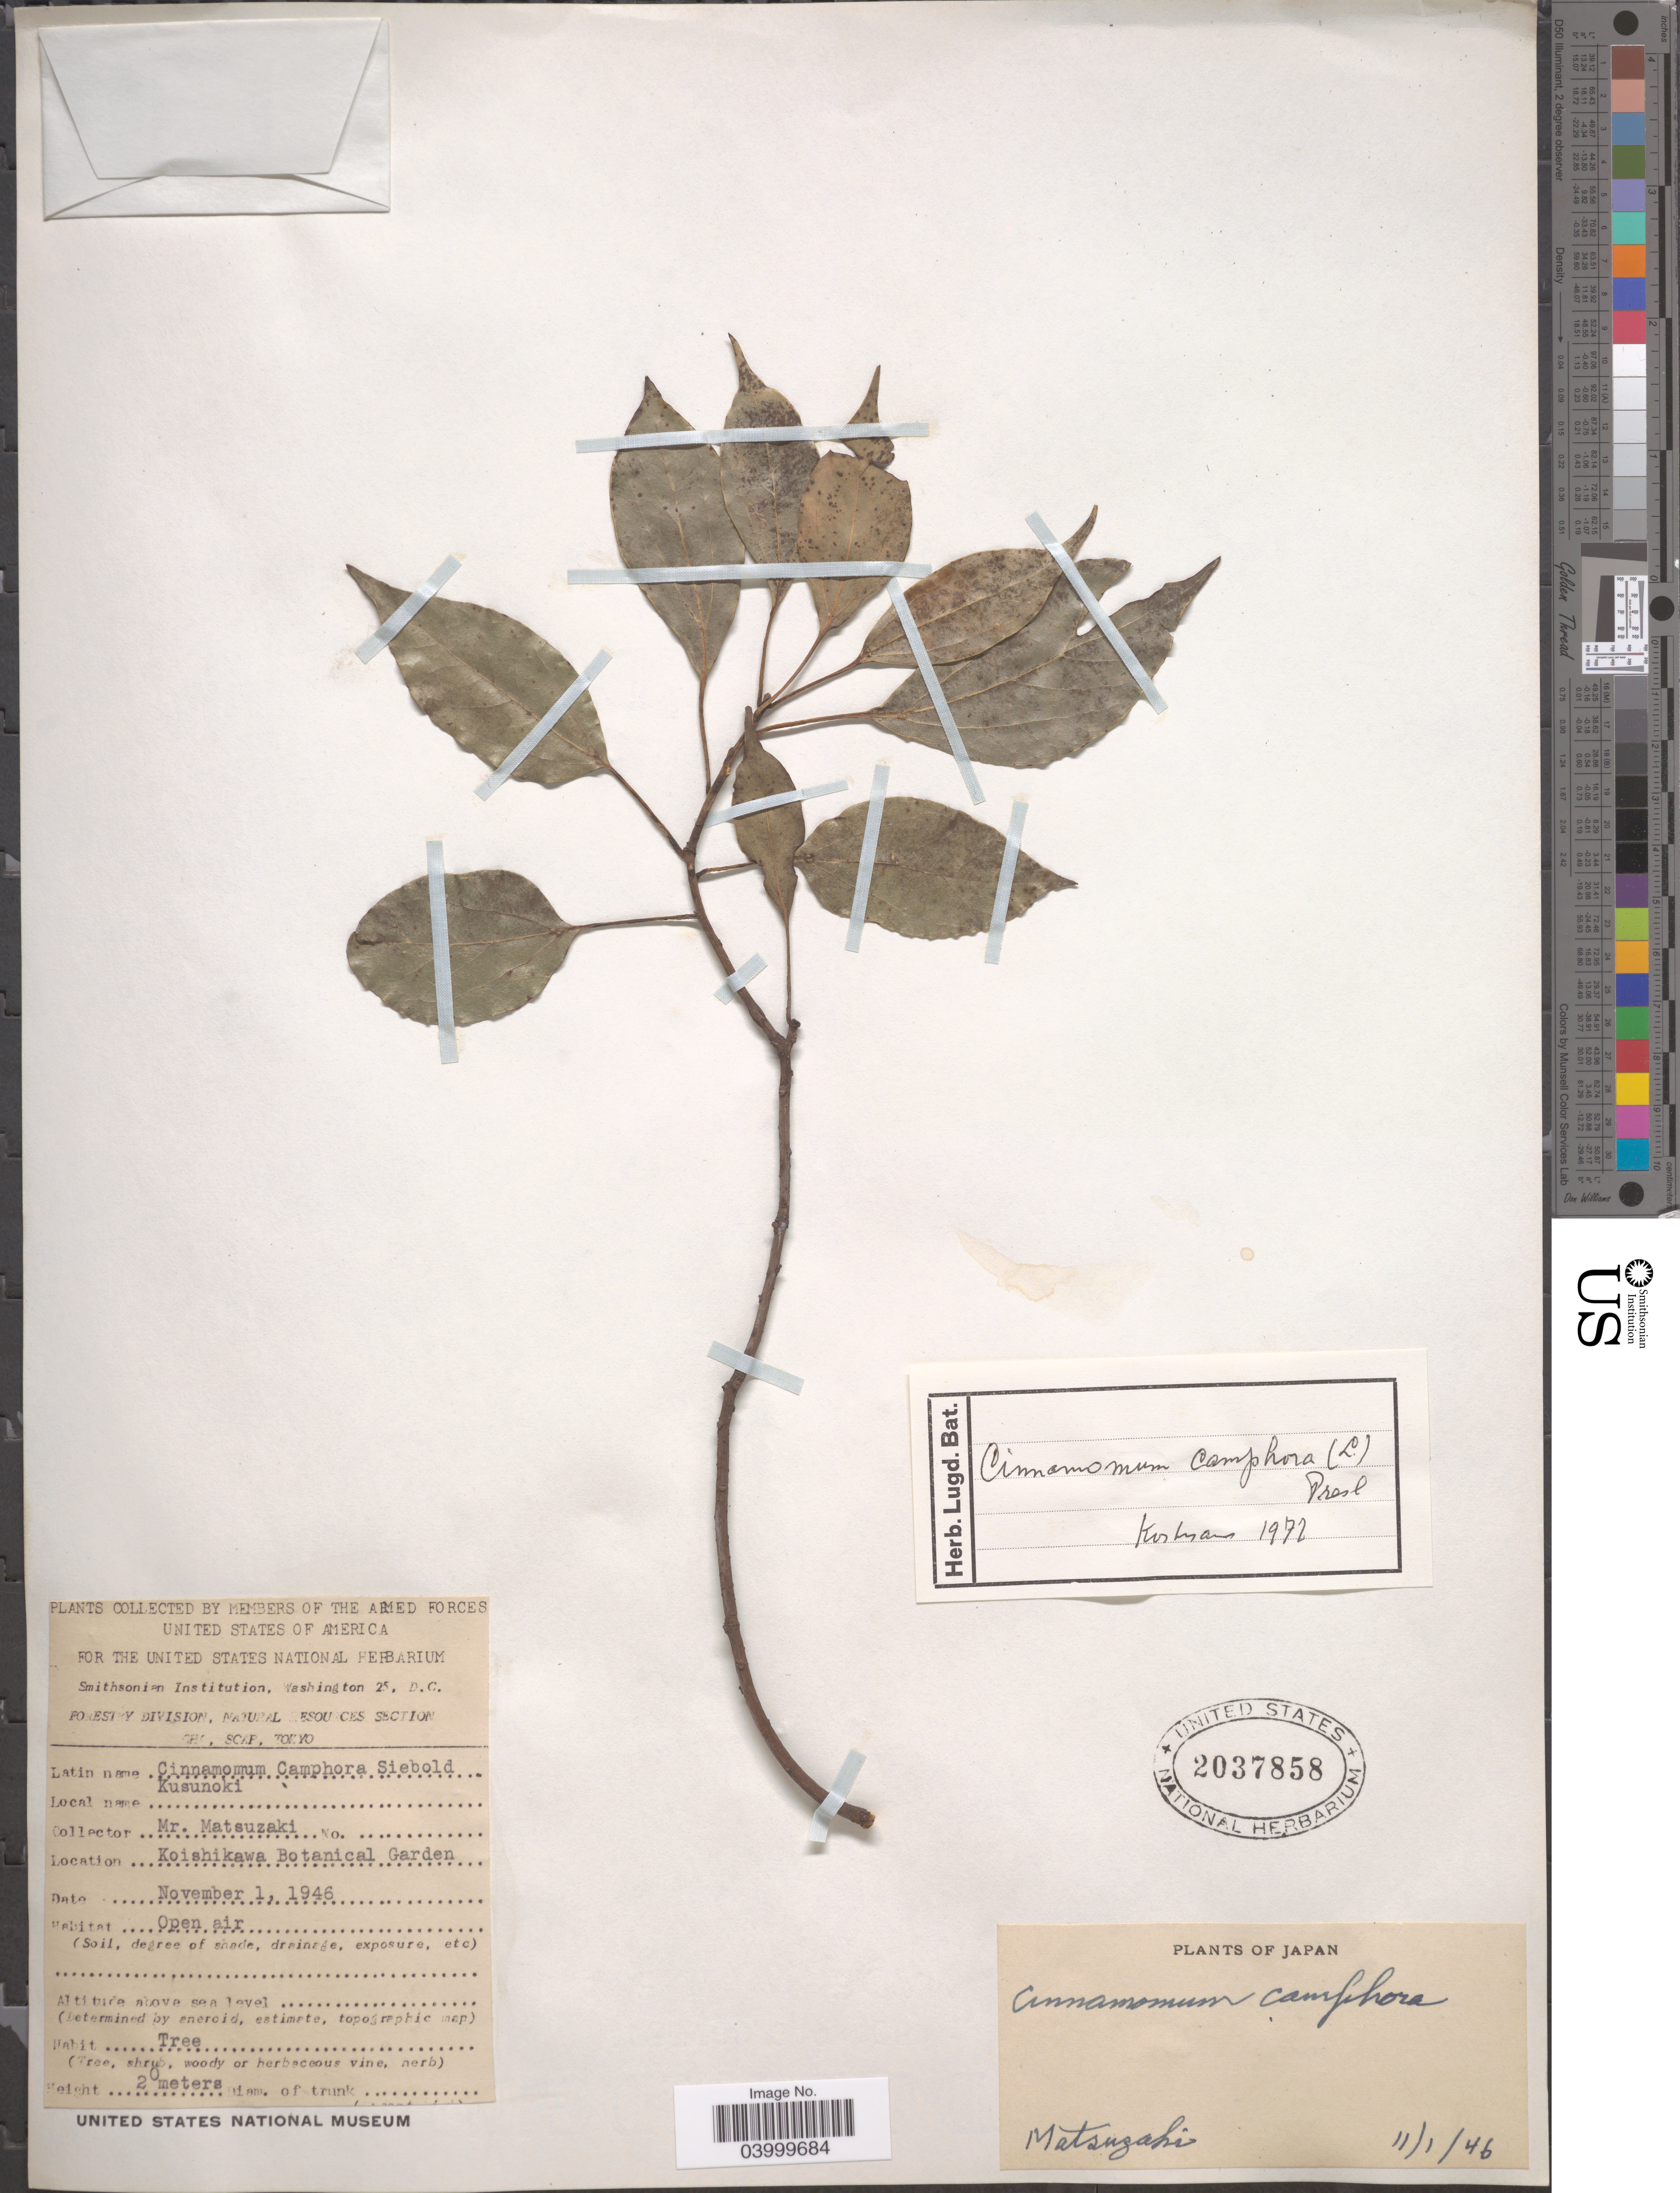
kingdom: Plantae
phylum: Tracheophyta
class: Magnoliopsida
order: Laurales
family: Lauraceae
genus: Cinnamomum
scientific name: Cinnamomum camphora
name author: (L.) J. Presl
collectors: Mr. Matsuzaki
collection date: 1946-11-01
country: Japan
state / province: Tokyo, Federal City of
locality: Koishikawa Botanical Garden.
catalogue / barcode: US 2037858